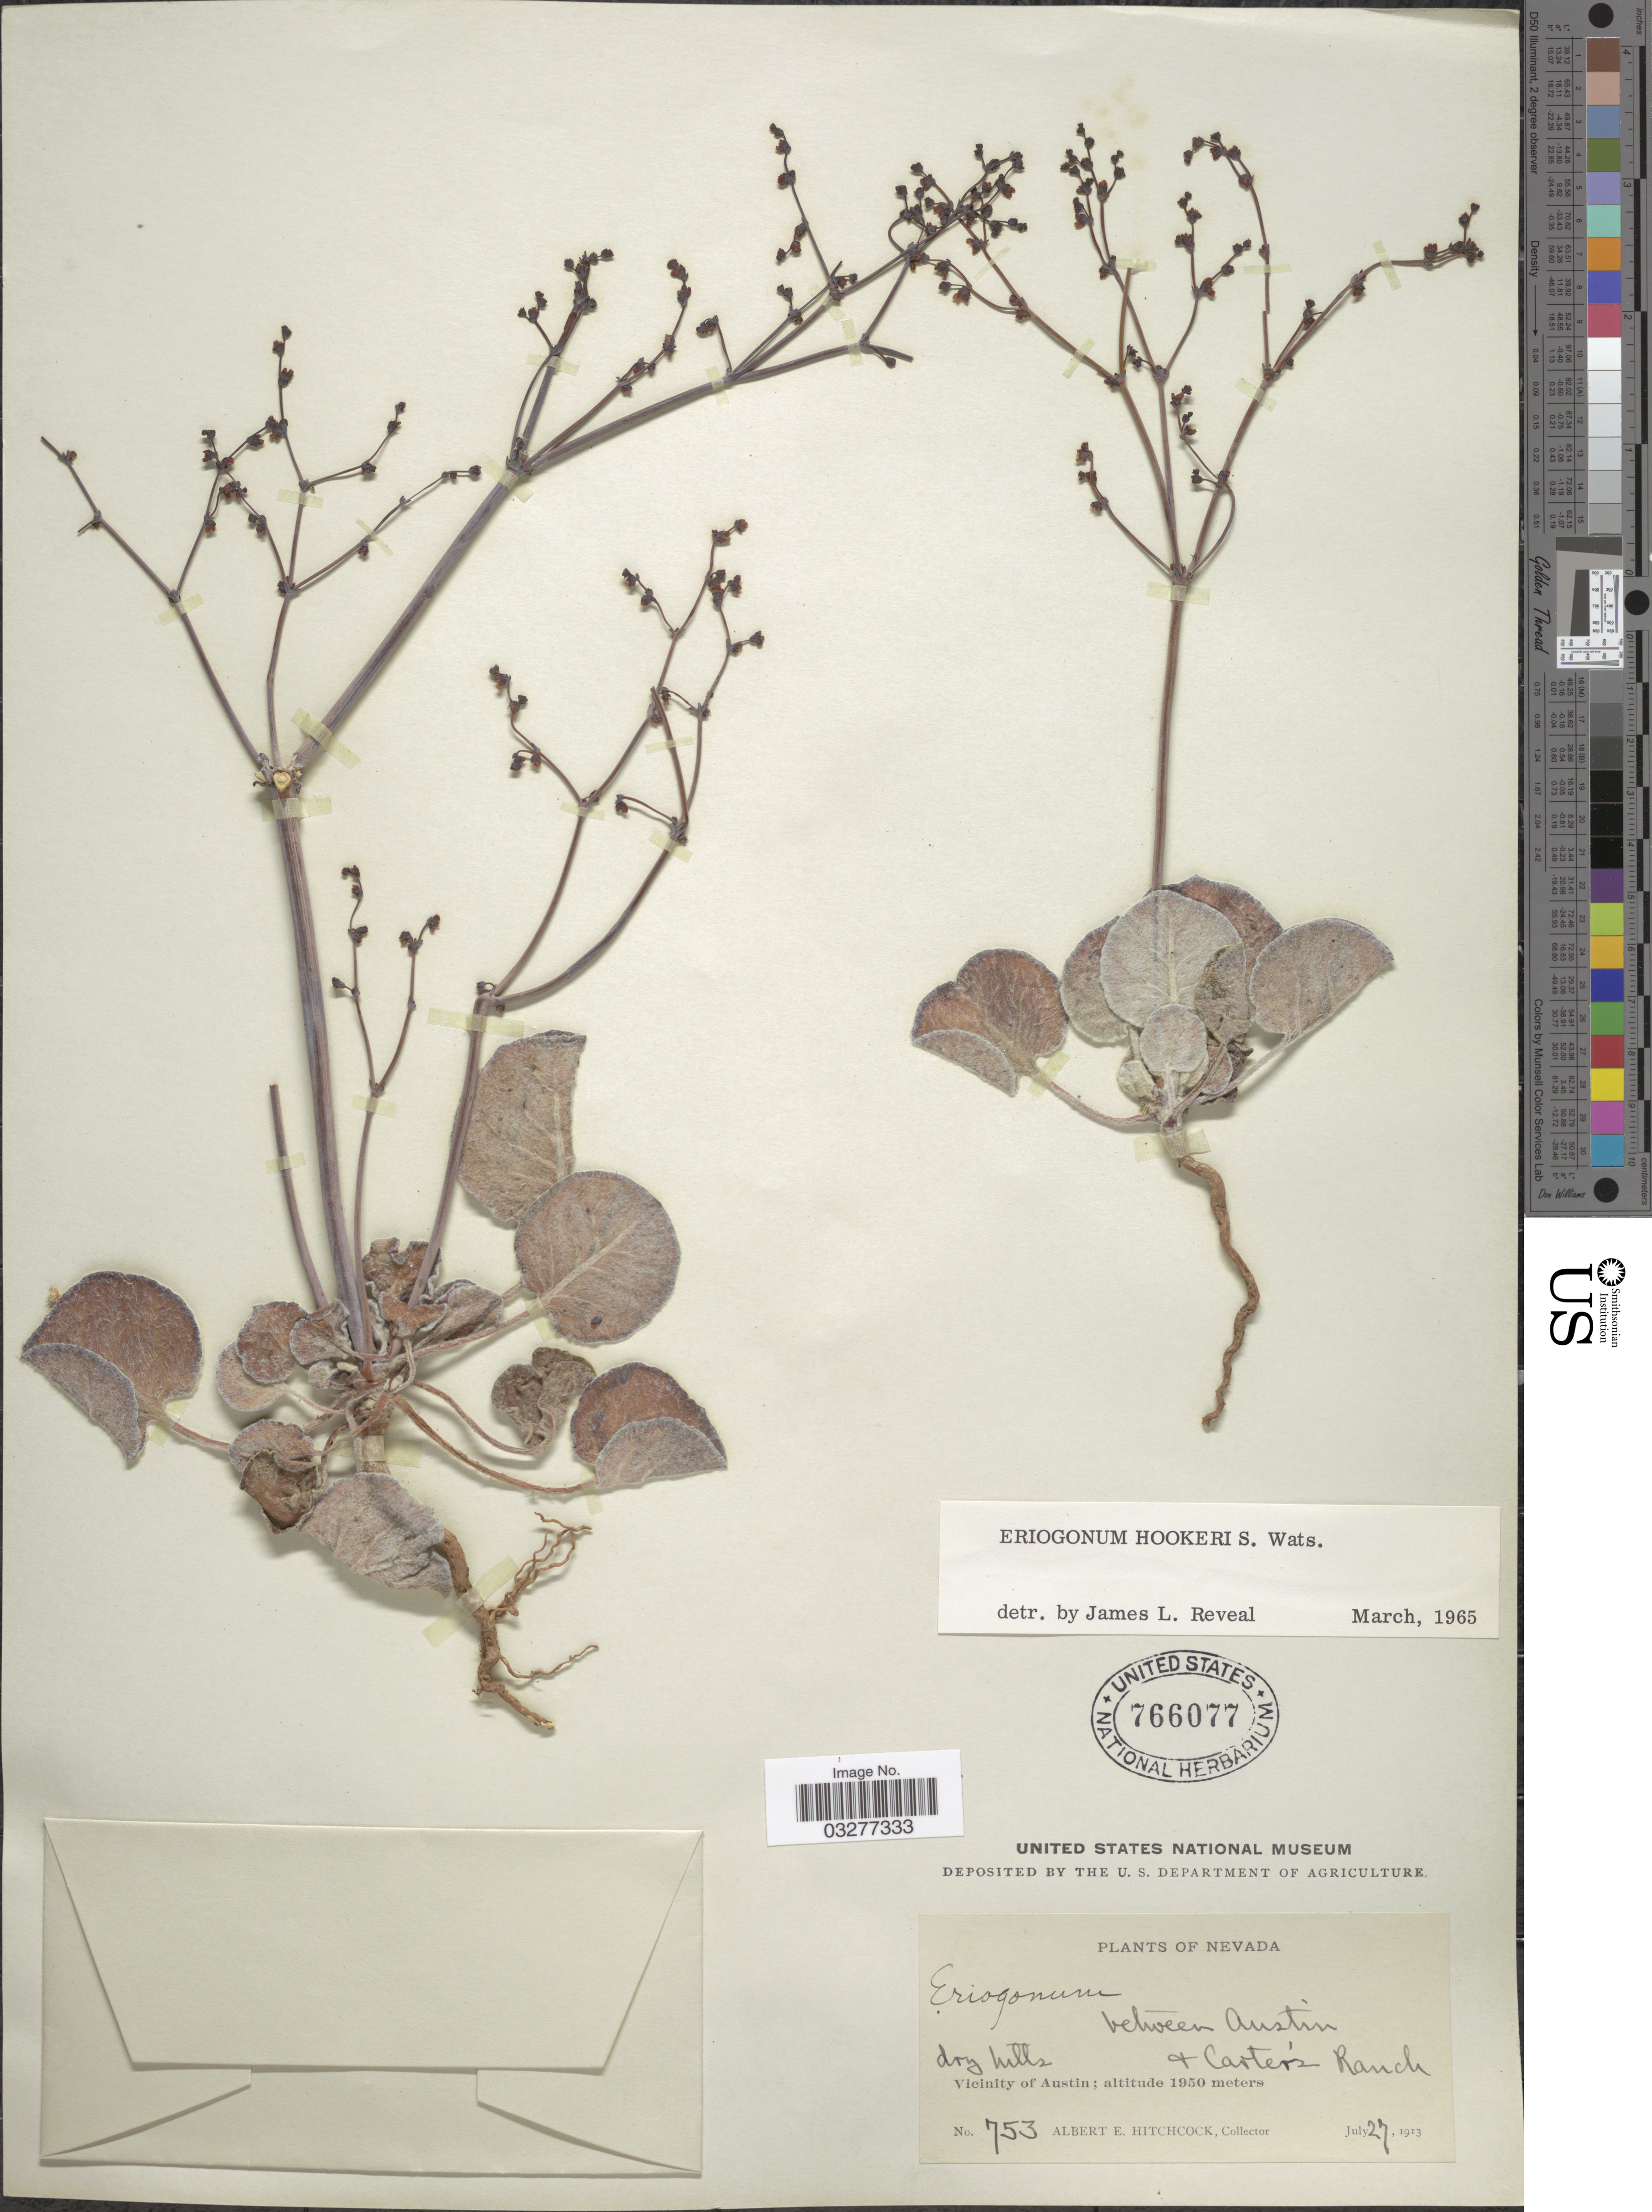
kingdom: Plantae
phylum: Tracheophyta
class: Magnoliopsida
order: Caryophyllales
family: Polygonaceae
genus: Eriogonum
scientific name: Eriogonum hookeri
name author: S. Watson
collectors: A. Hitchcock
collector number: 753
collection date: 1913-07-27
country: United States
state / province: Nevada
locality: Between Austin & Carter's Ranch. Vicinity of Austin.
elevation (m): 1950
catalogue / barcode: US 766077